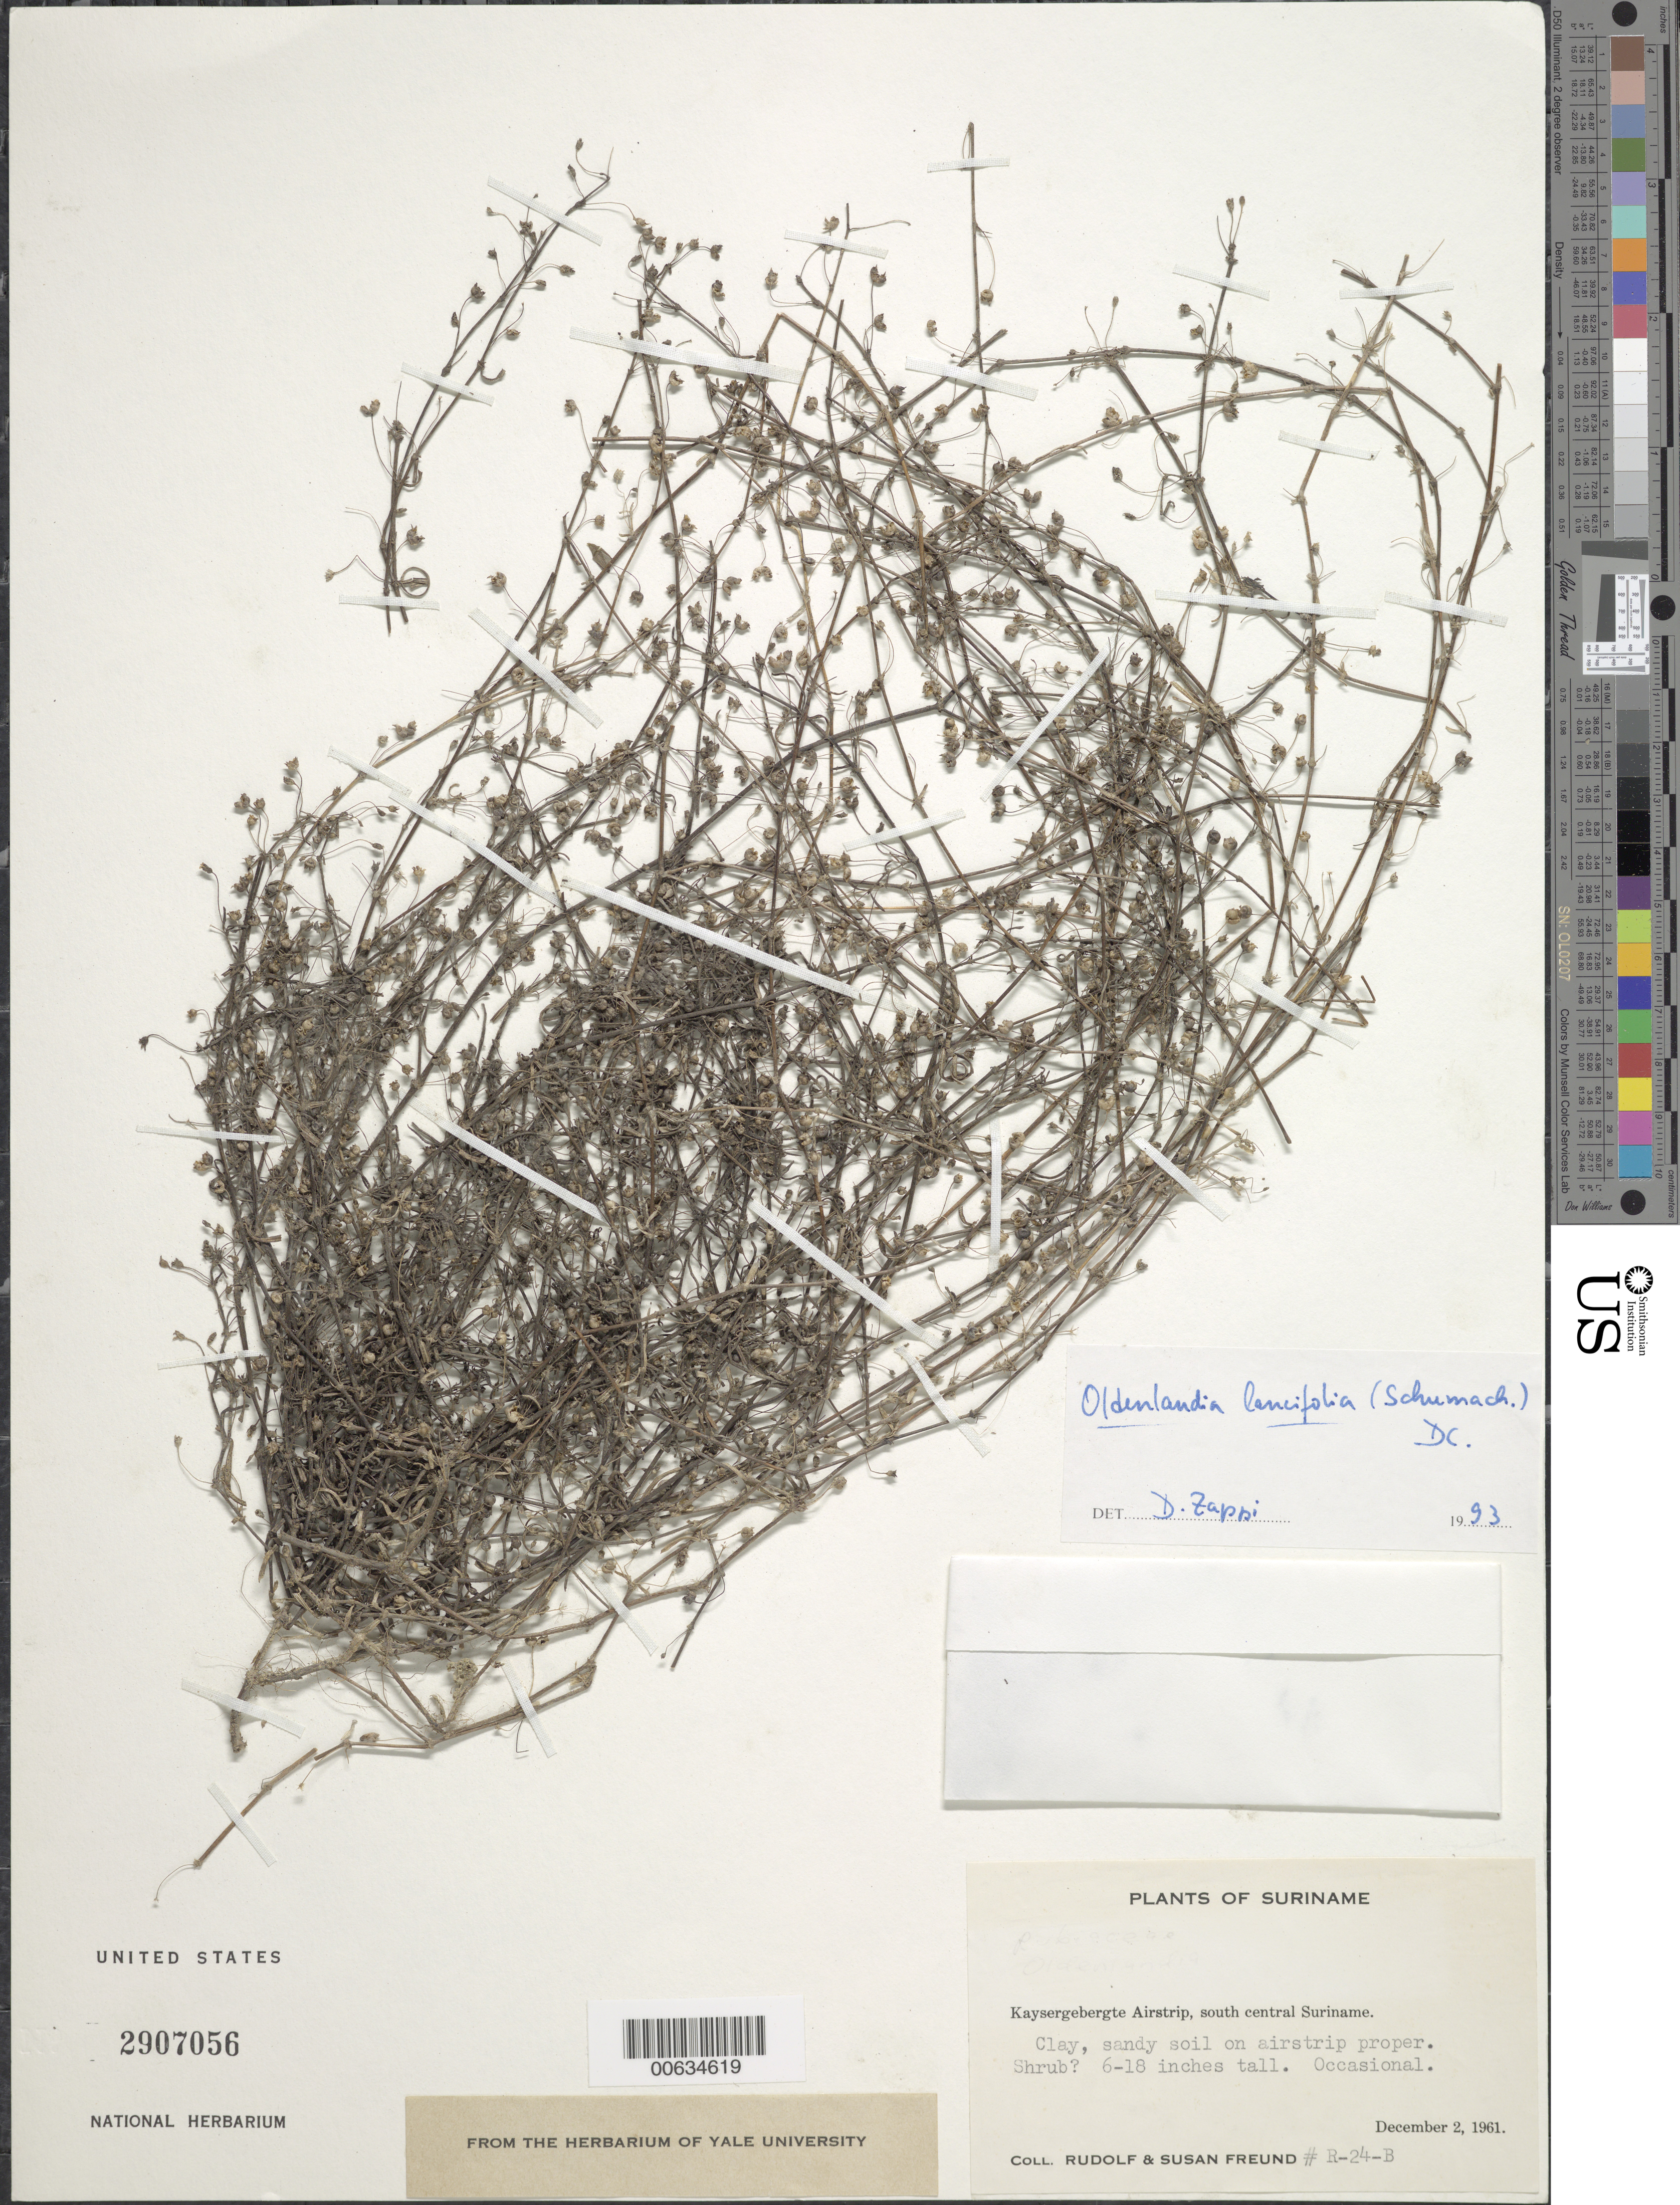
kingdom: Plantae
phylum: Tracheophyta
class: Magnoliopsida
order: Gentianales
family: Rubiaceae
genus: Oldenlandia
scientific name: Oldenlandia lancifolia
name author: (Schumach.) DC.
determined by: Zappi, Daniela C.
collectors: R. Freund & S. Freund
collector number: R 24 B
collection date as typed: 2-Dec-61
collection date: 1961-12-02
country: Suriname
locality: Kaysergebergte Airstrip, south central Suriname, 45 km above confl. with Lucie R.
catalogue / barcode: US 2907056